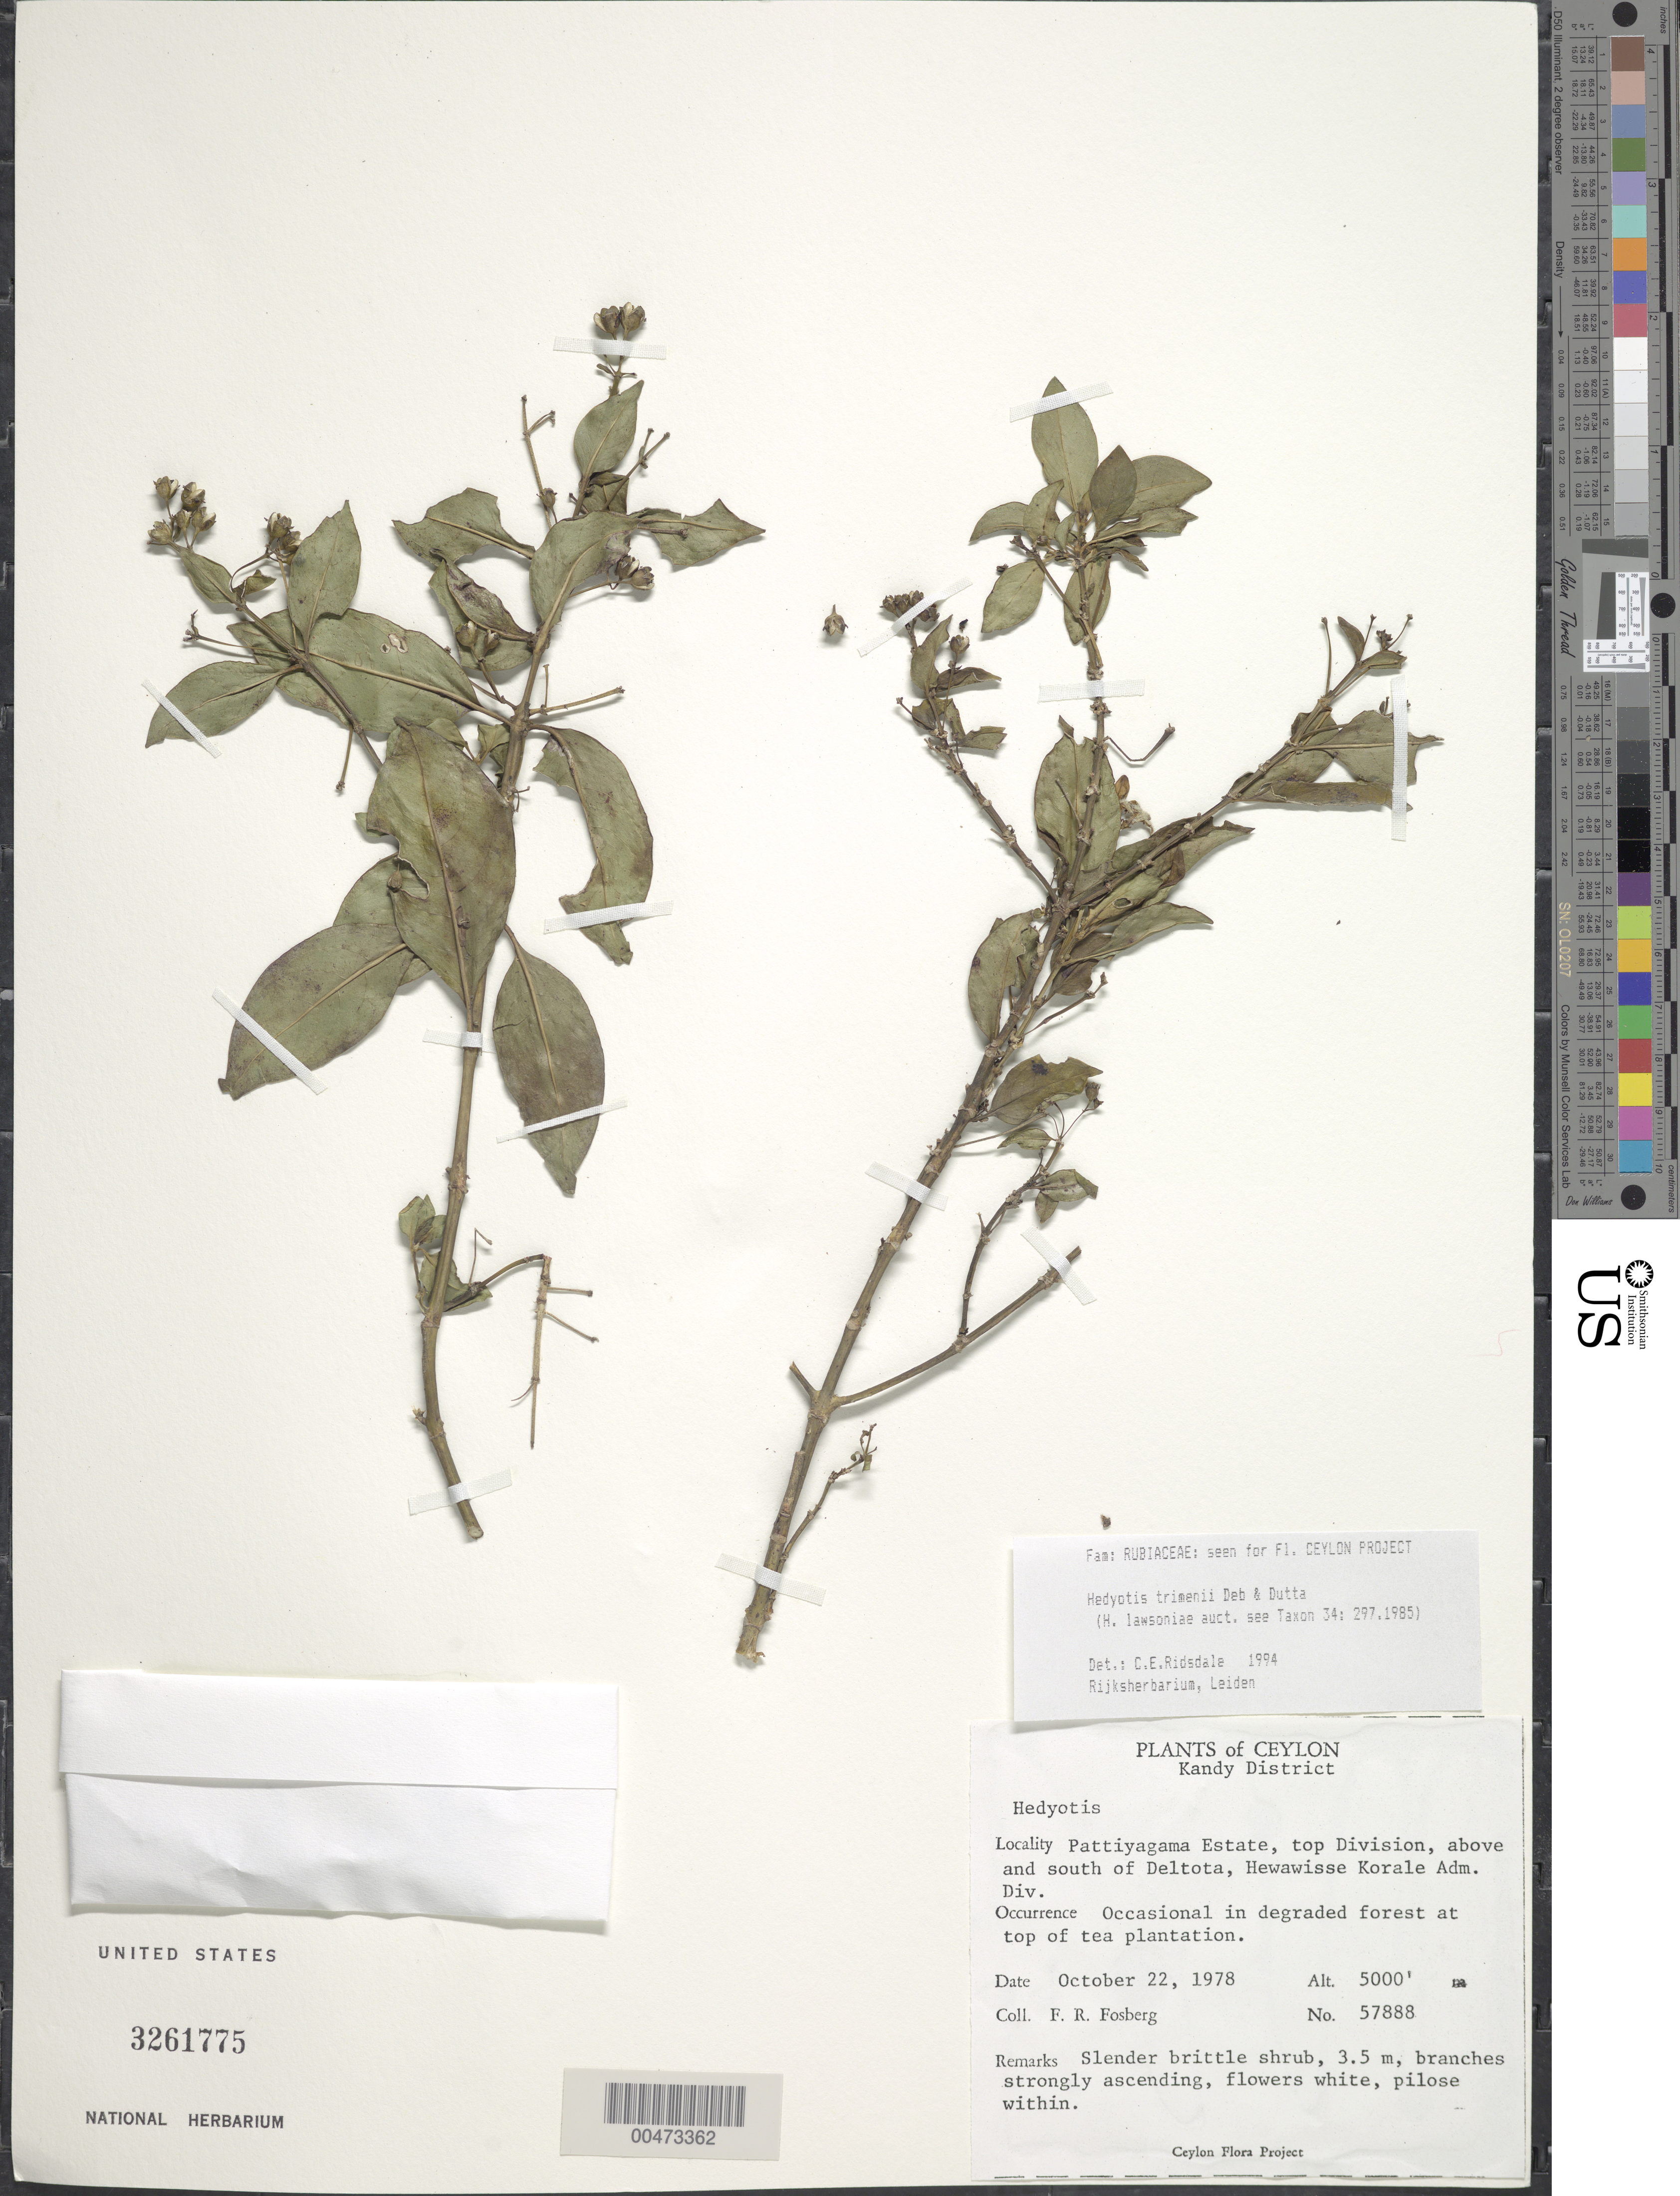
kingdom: Plantae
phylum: Tracheophyta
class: Magnoliopsida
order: Gentianales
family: Rubiaceae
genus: Hedyotis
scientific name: Hedyotis trimenii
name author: Deb & R. Dutta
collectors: F. R. Fosberg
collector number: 57888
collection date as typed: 22 Oct 1978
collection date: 1978-10-22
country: Sri Lanka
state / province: Central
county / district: Kandy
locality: Pattiyagama Estate, Top Division, above and S of Deltota, Hewawisse Korale Adm. Div.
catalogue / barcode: US 3261775